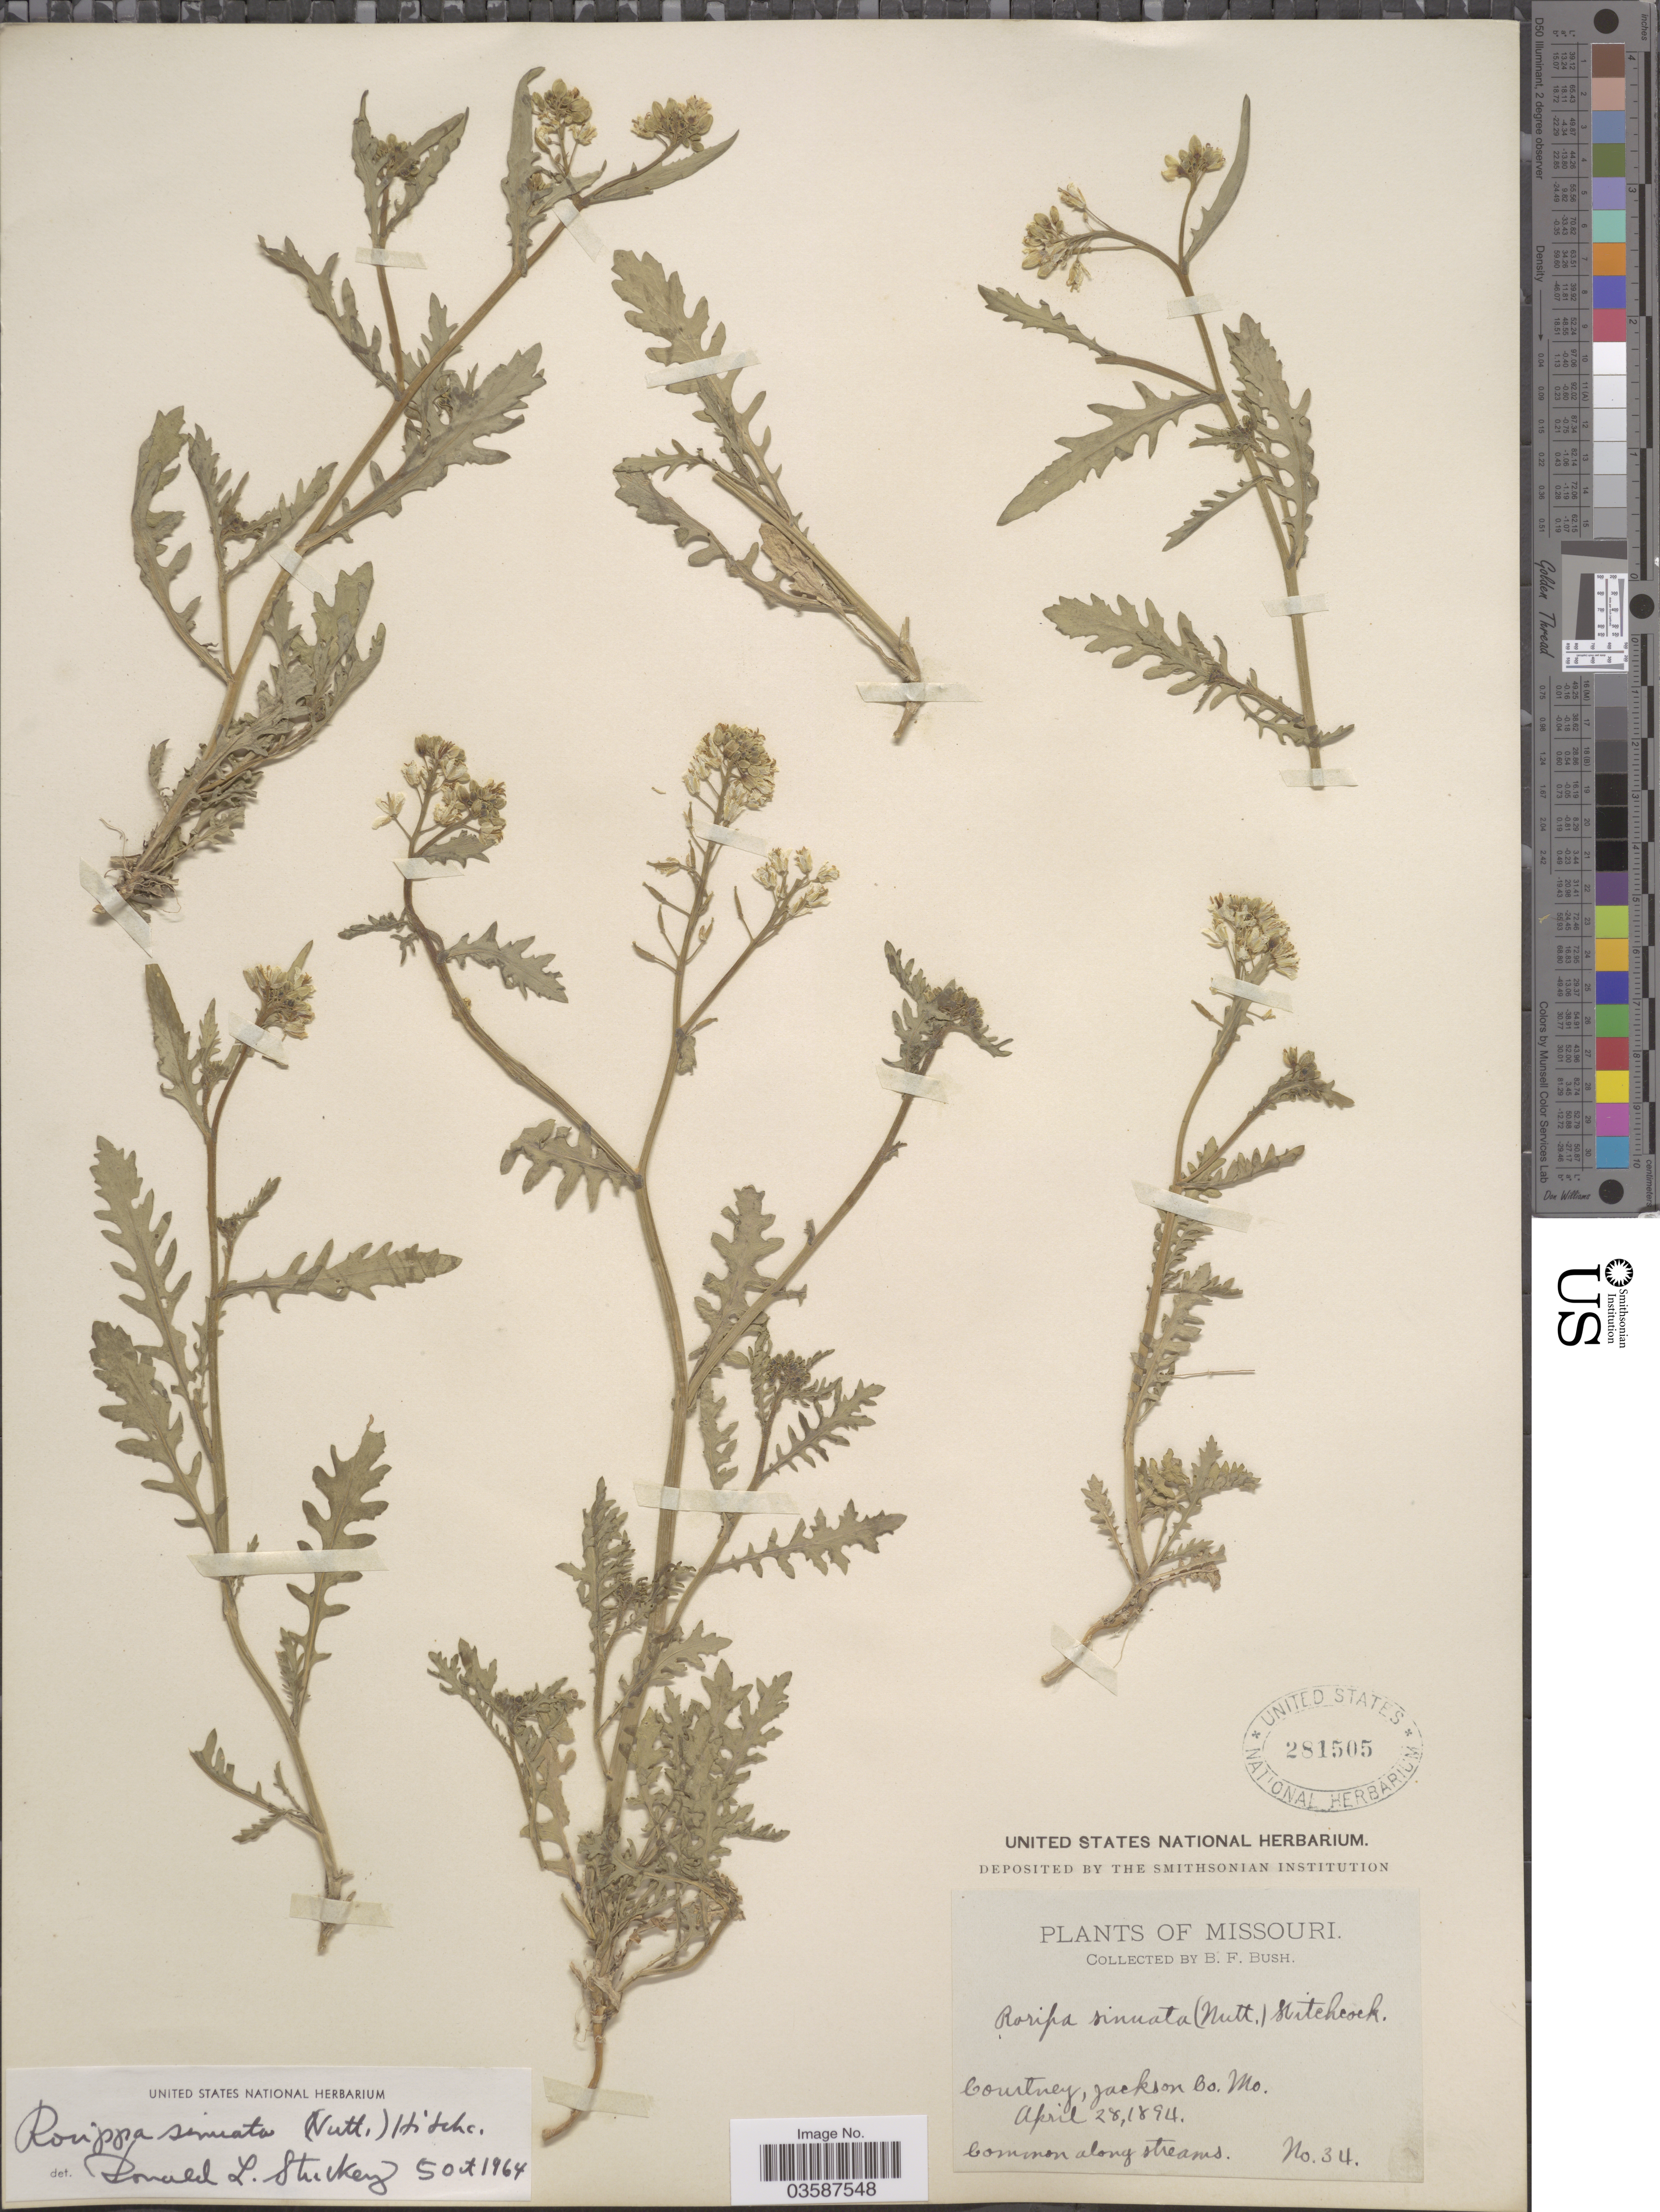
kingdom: Plantae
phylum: Tracheophyta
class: Magnoliopsida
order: Brassicales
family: Brassicaceae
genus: Rorippa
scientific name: Rorippa sinuata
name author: (Nutt.) Hitchc.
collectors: B. F. Bush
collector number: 34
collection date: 1894-04-28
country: United States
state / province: Missouri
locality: Courtney, Jackson Co.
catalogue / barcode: US 281505